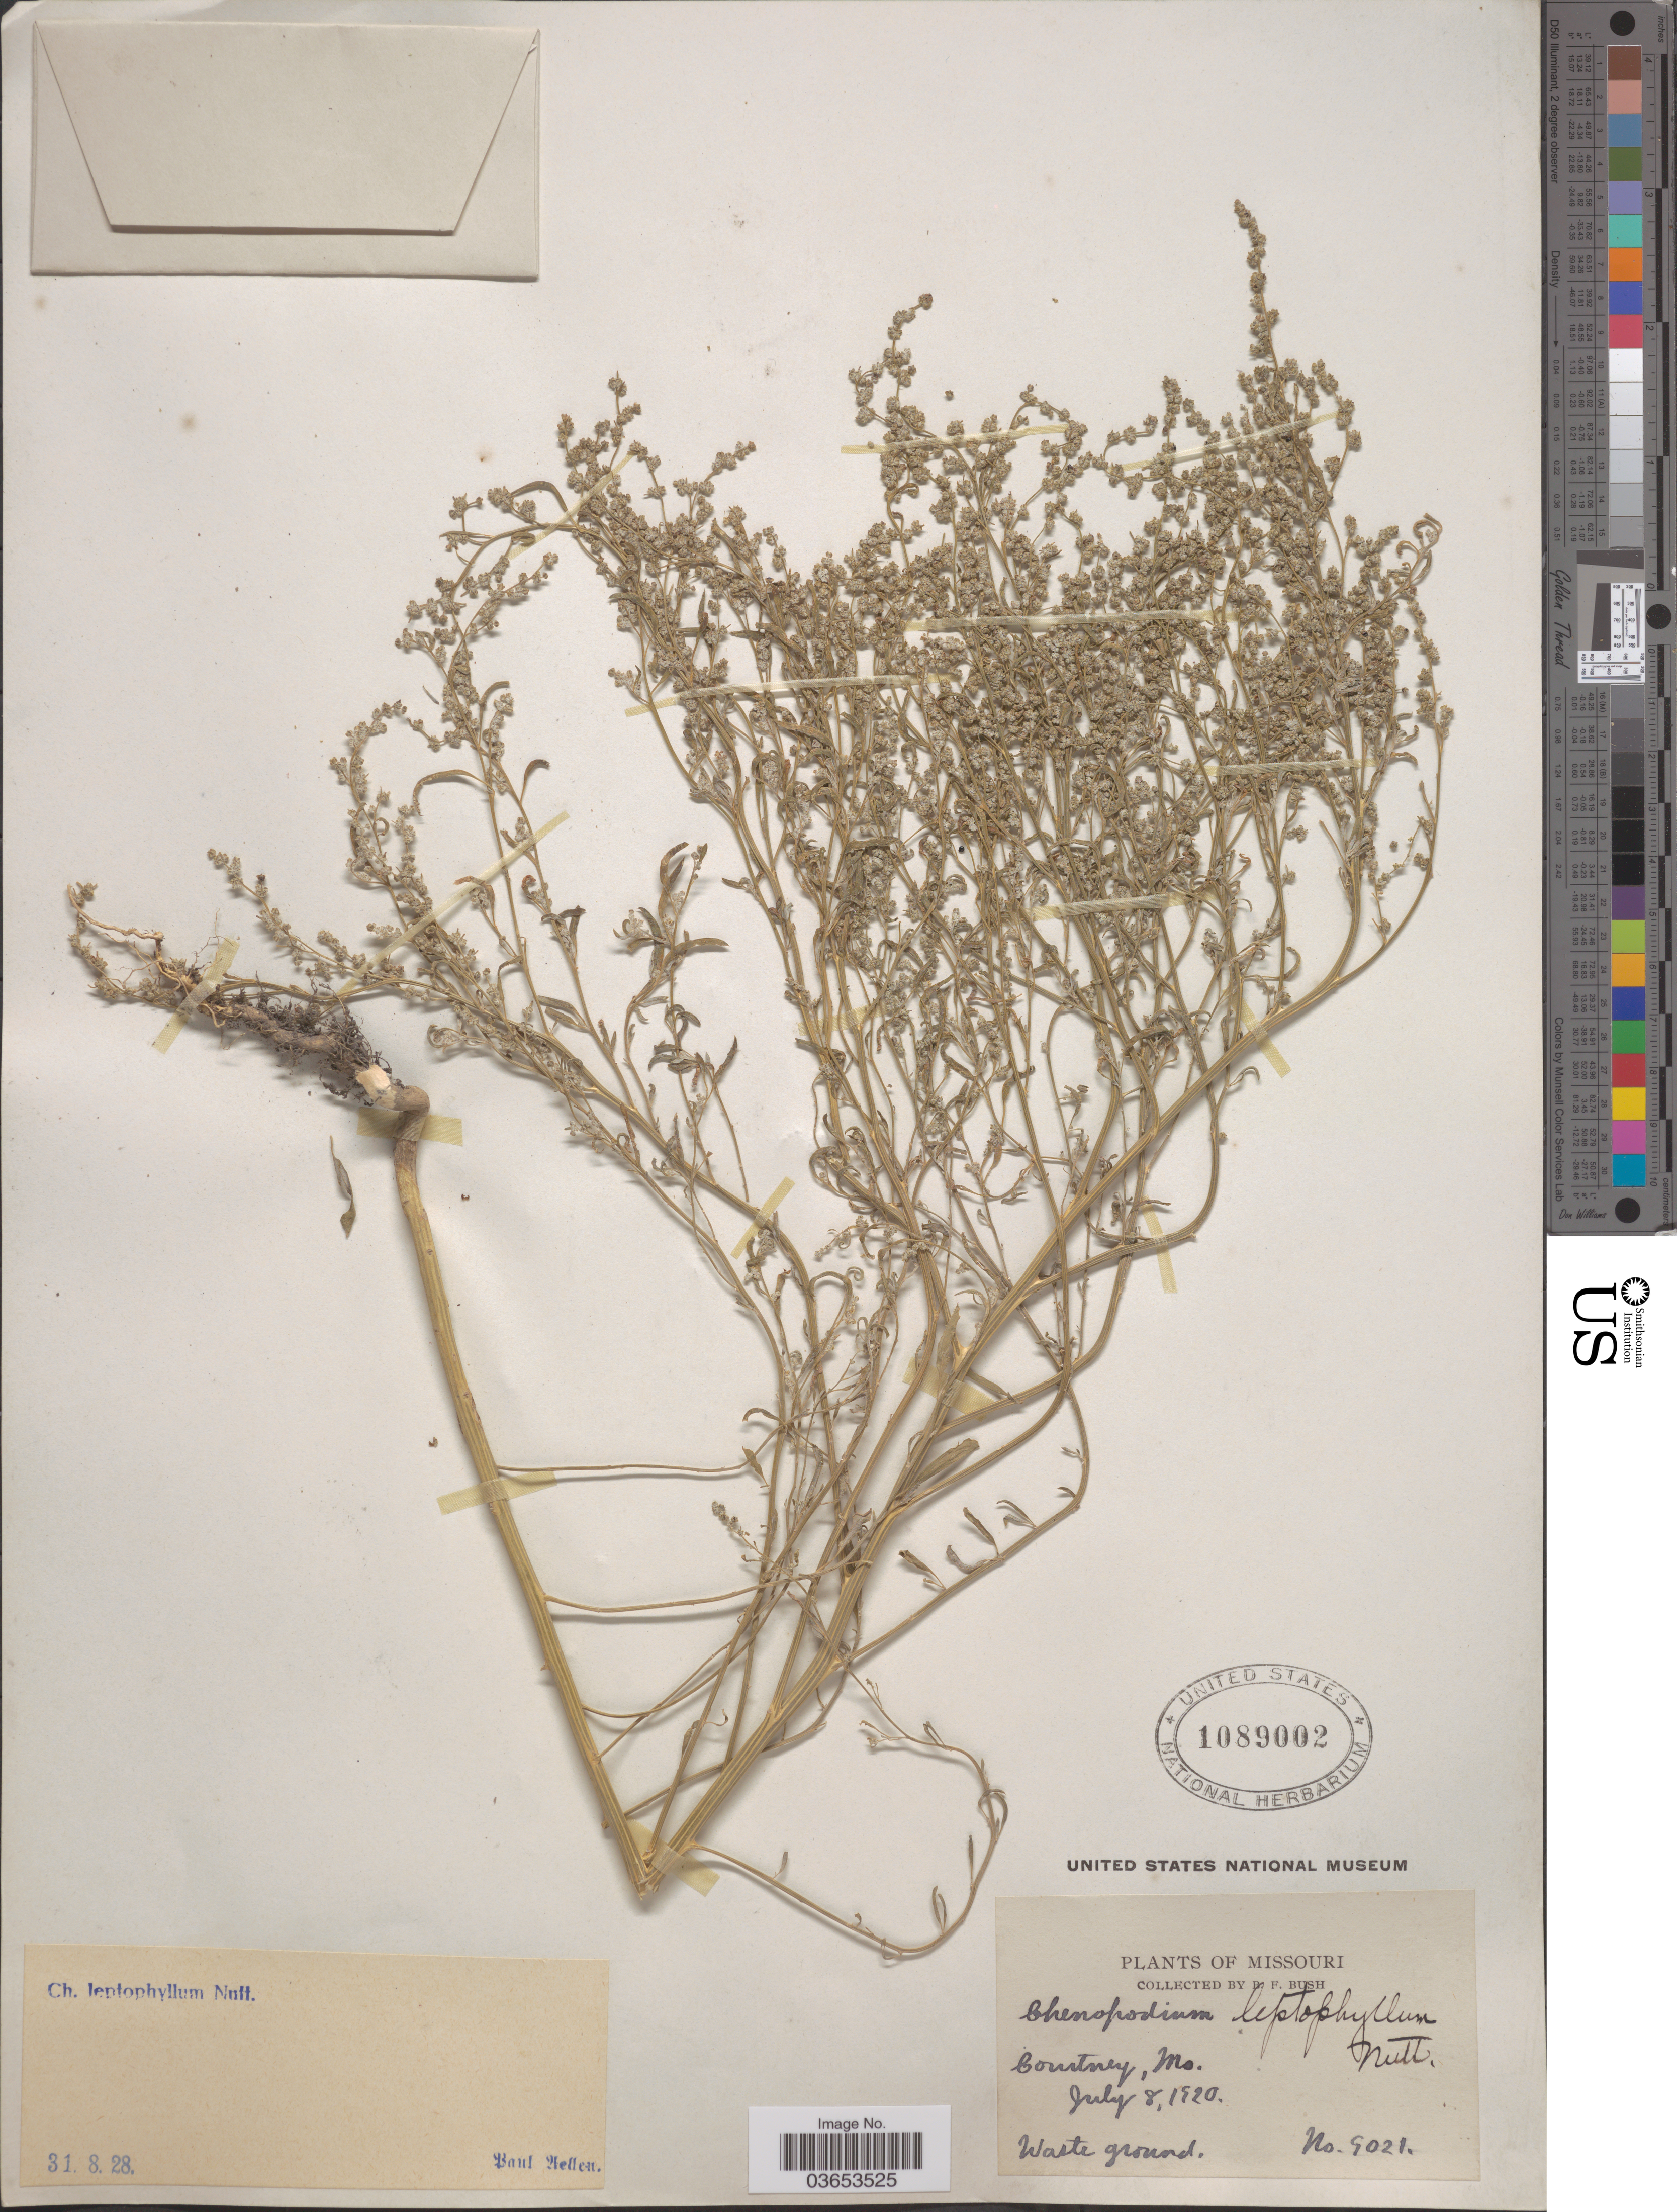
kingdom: Plantae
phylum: Tracheophyta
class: Magnoliopsida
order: Caryophyllales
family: Amaranthaceae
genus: Chenopodium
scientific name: Chenopodium leptophyllum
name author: (Moq.) Nutt. ex S. Watson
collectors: B. F. Bush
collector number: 9021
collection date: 1920-07-08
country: United States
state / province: Missouri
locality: Courtney.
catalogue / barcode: US 1089002